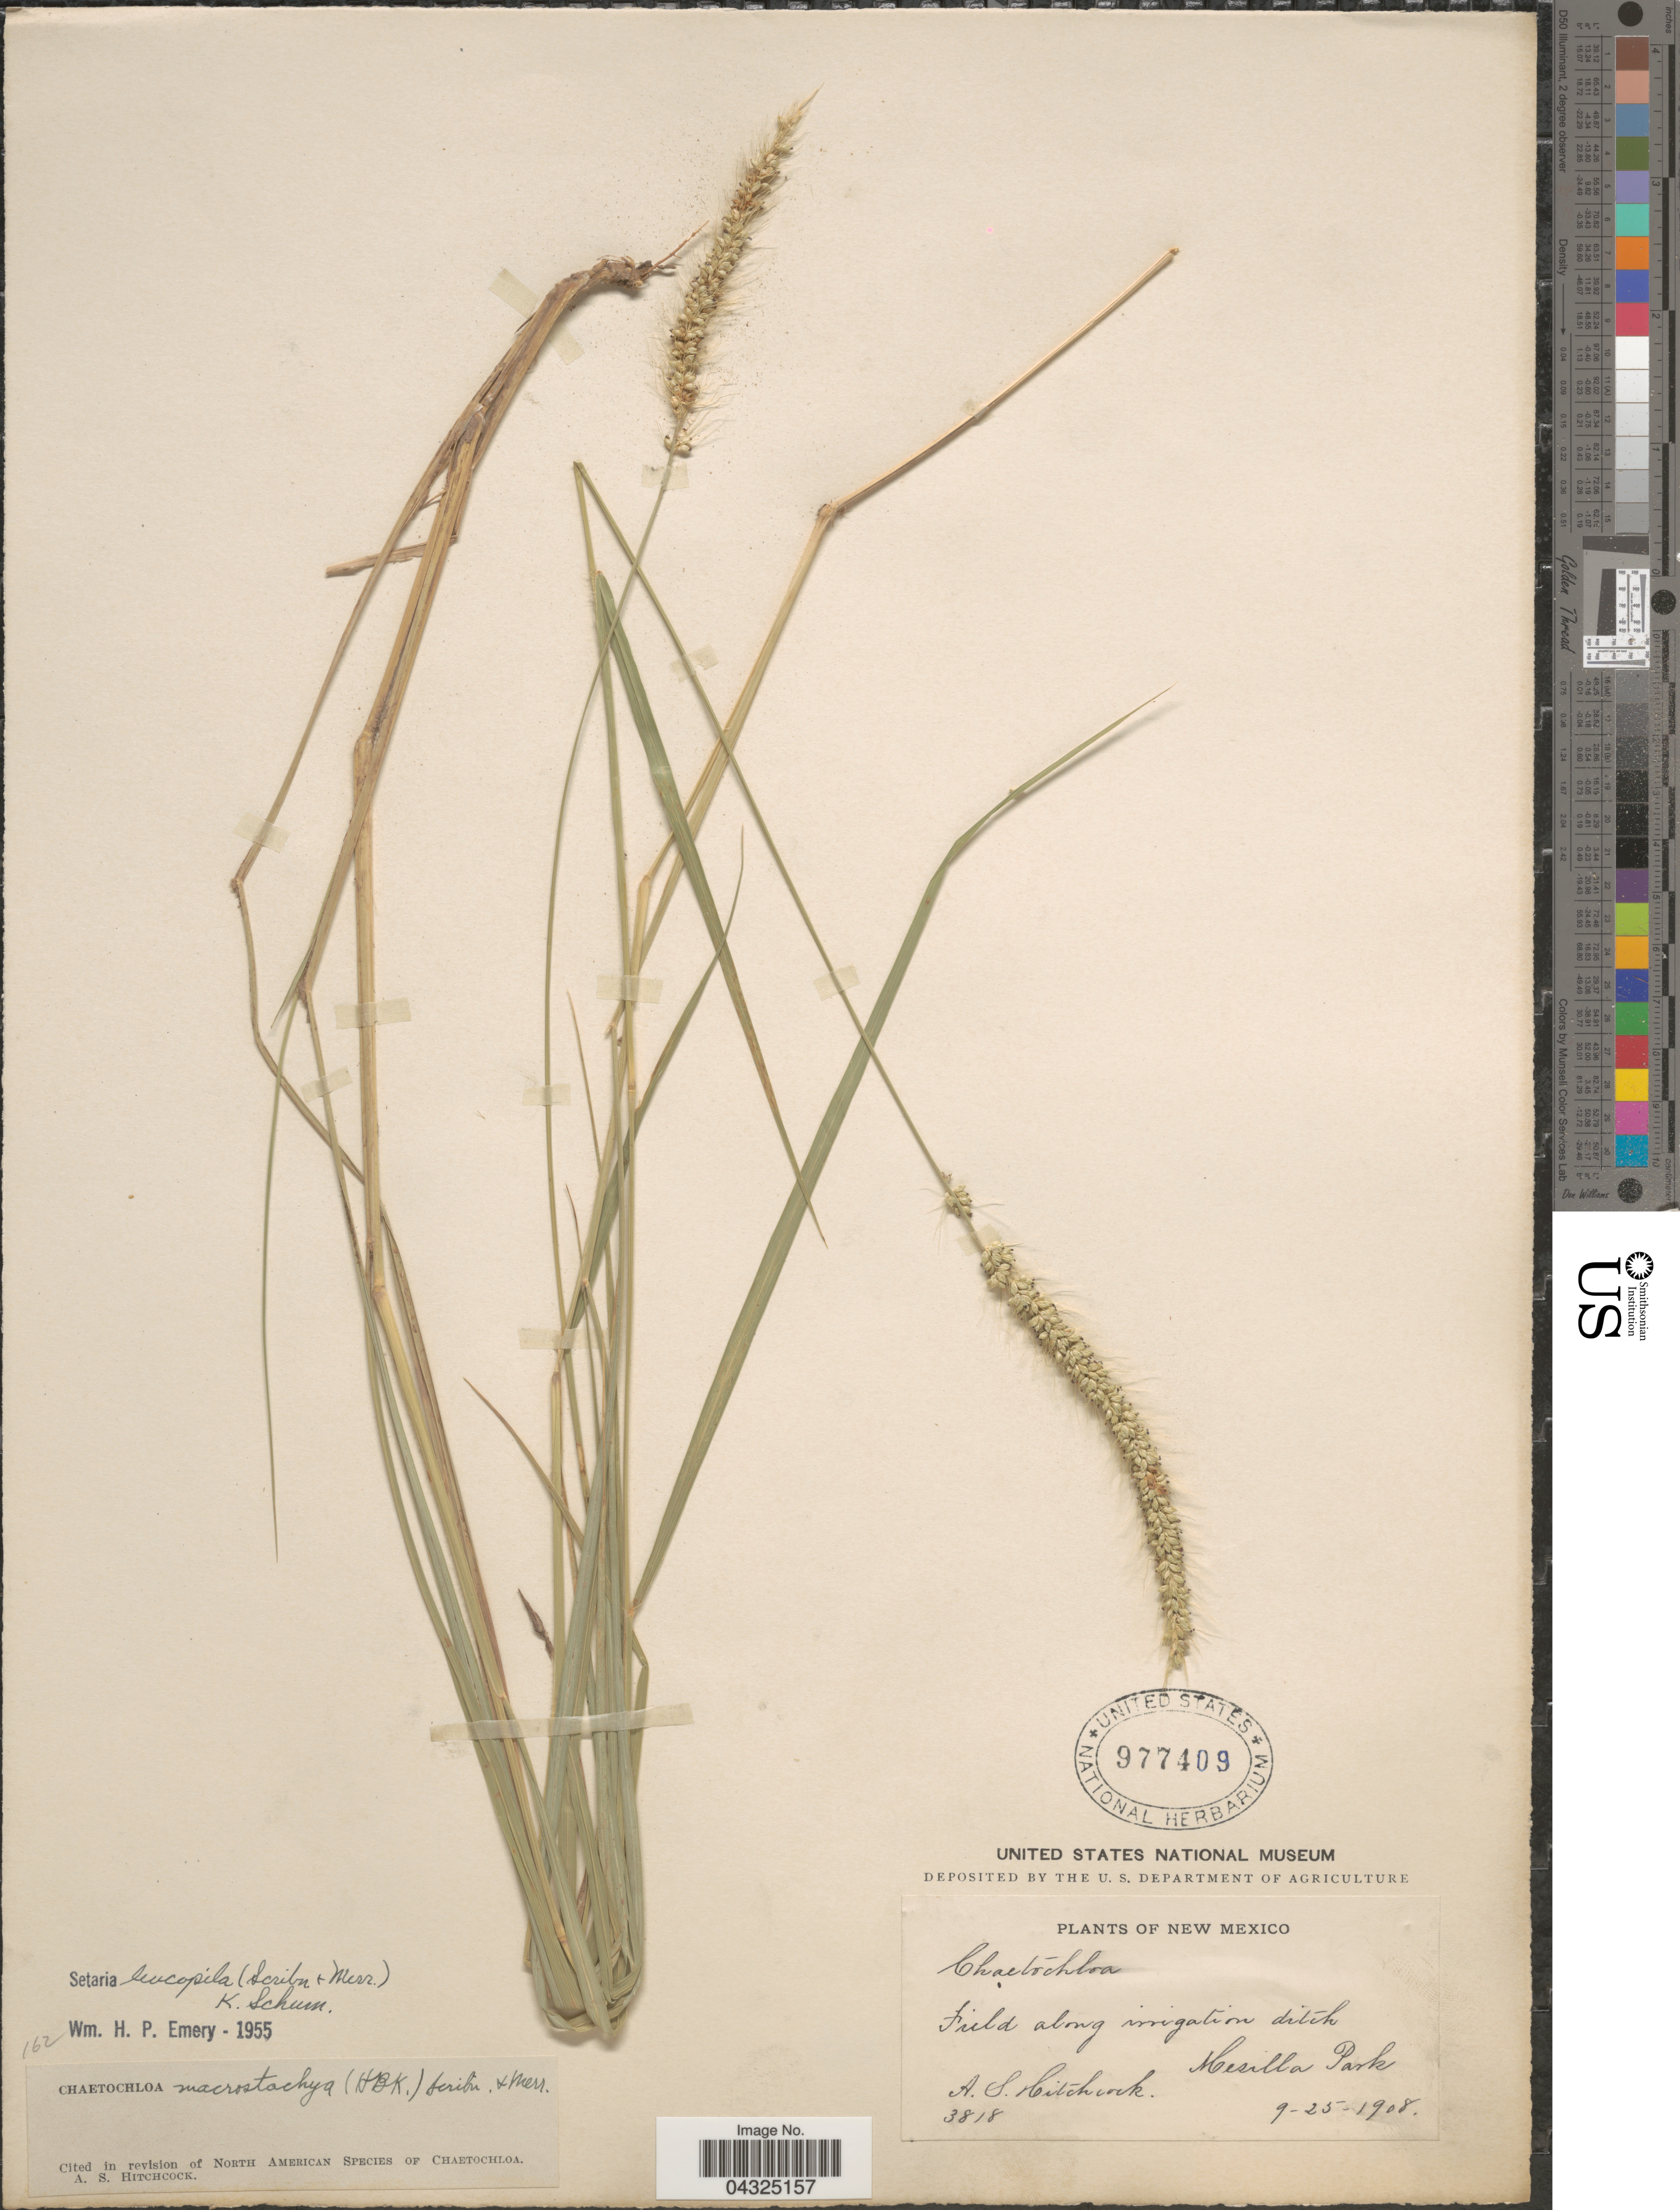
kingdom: Plantae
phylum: Tracheophyta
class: Liliopsida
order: Poales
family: Poaceae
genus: Setaria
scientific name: Setaria leucopila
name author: (Scribn. & Merr.) K. Schum.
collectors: A. S. Hitchcock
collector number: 3818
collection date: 1908-09-25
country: United States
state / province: New Mexico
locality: Field along irrigation ditch, Mesilla Park.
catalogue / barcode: US 977409